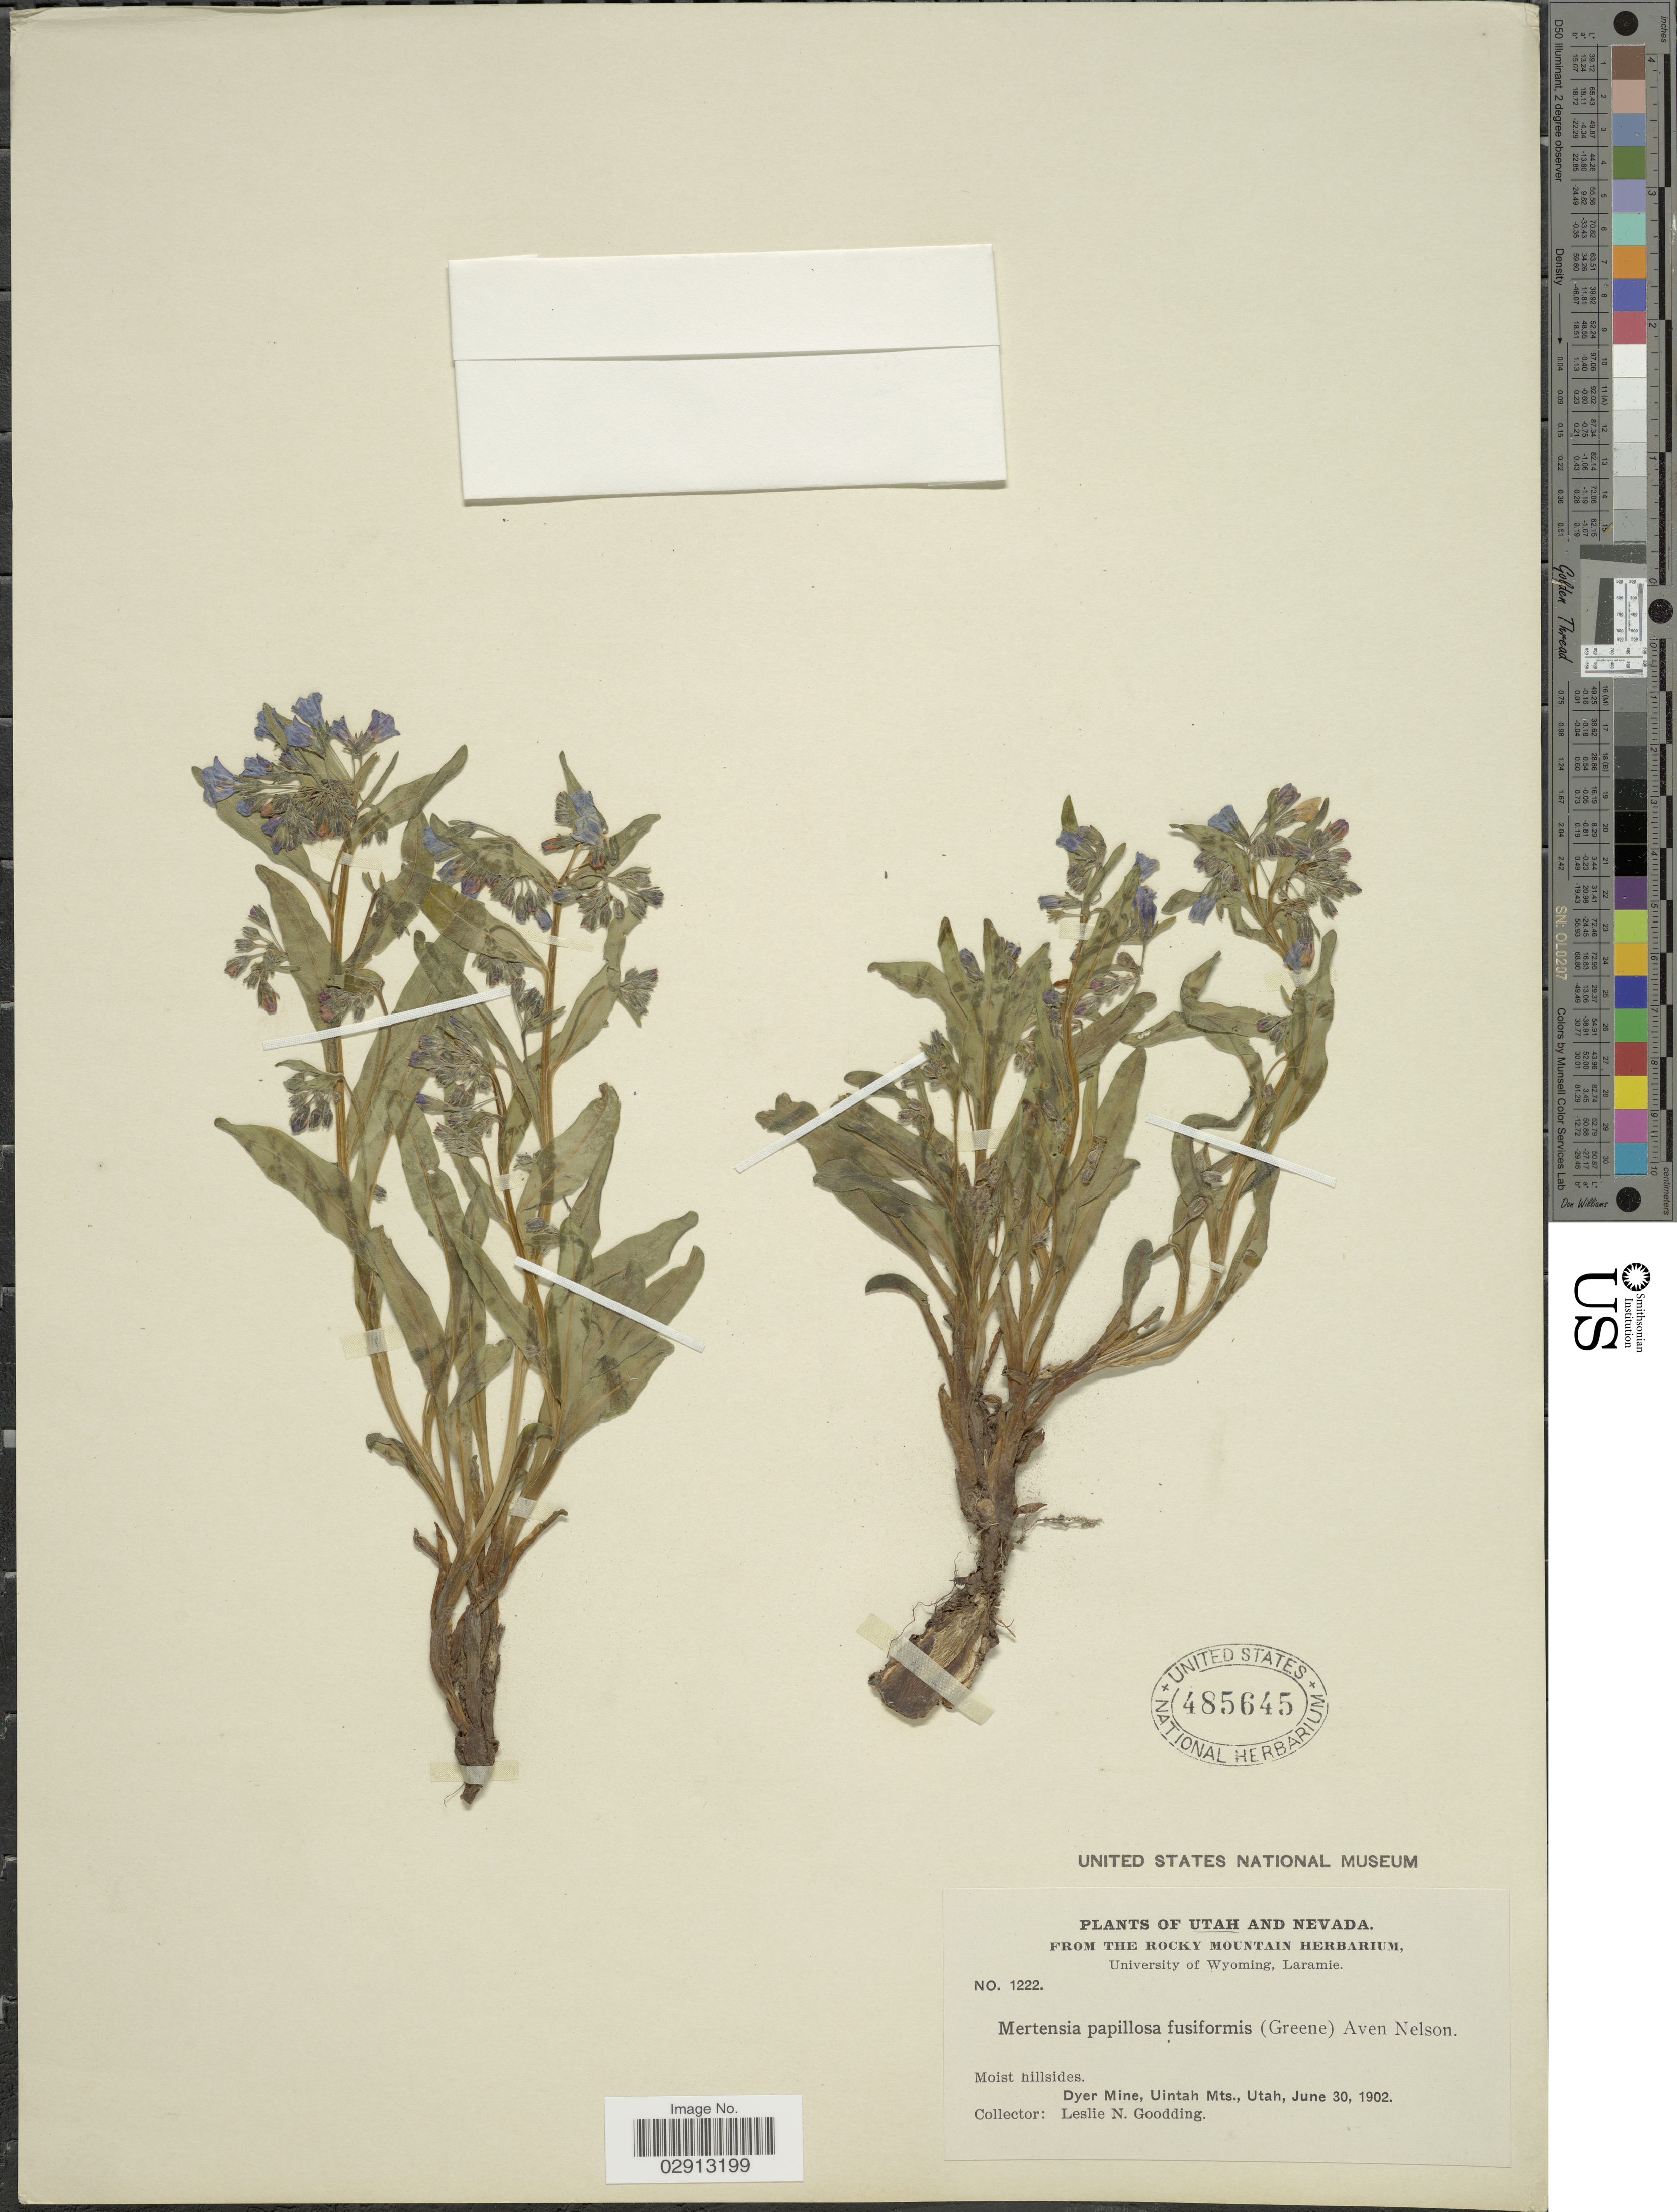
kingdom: Plantae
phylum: Tracheophyta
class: Magnoliopsida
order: Boraginales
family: Boraginaceae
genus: Mertensia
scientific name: Mertensia papillosa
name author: Greene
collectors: L. N. Goodding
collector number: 1222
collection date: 1902-06-30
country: United States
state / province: Utah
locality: Dyer Mine, Uintah Mts.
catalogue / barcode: US 485645